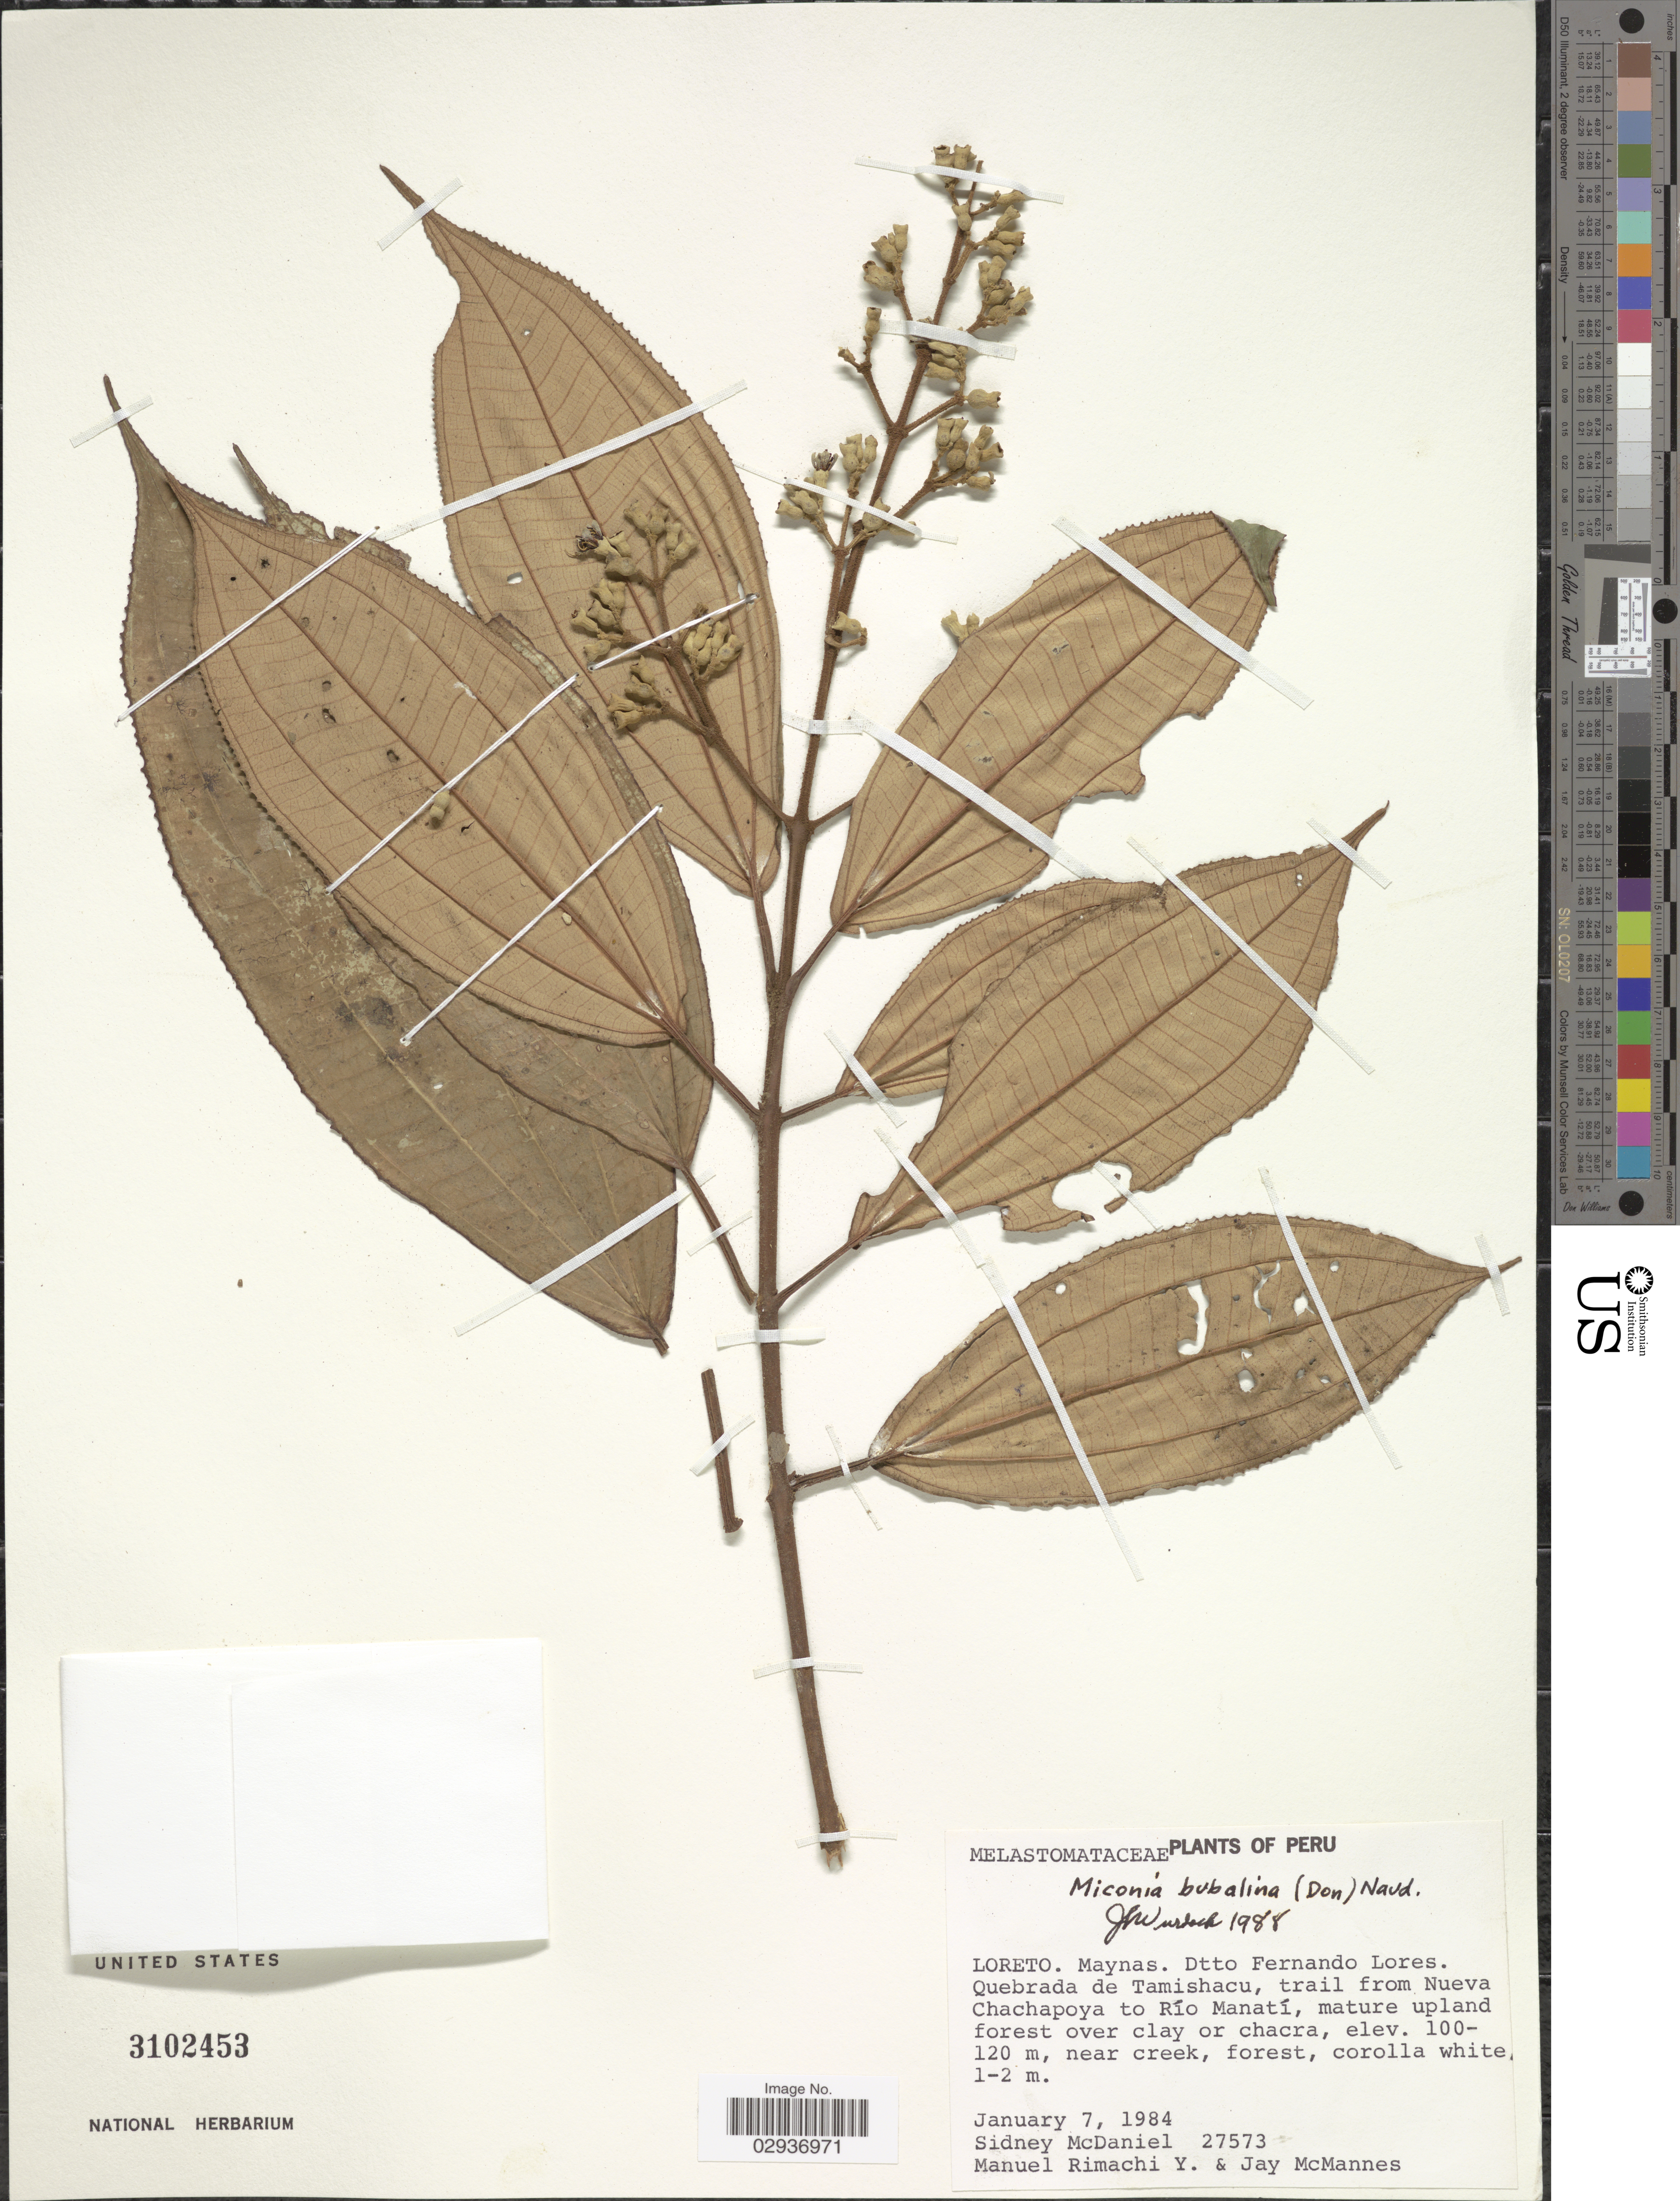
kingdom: Plantae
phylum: Tracheophyta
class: Magnoliopsida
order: Myrtales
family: Melastomataceae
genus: Miconia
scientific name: Miconia bubalina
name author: Naudin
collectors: S. McDaniel, M. Rimachi Y. & J. McMannes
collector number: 27573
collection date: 1984-01-07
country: Peru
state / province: Loreto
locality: Loreto. Maynas. Dtto Fernando Lores. Quebrada de Tamishacu, trail from Nueva Chachapoya to Río Manatí.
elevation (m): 100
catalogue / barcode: US 3102453